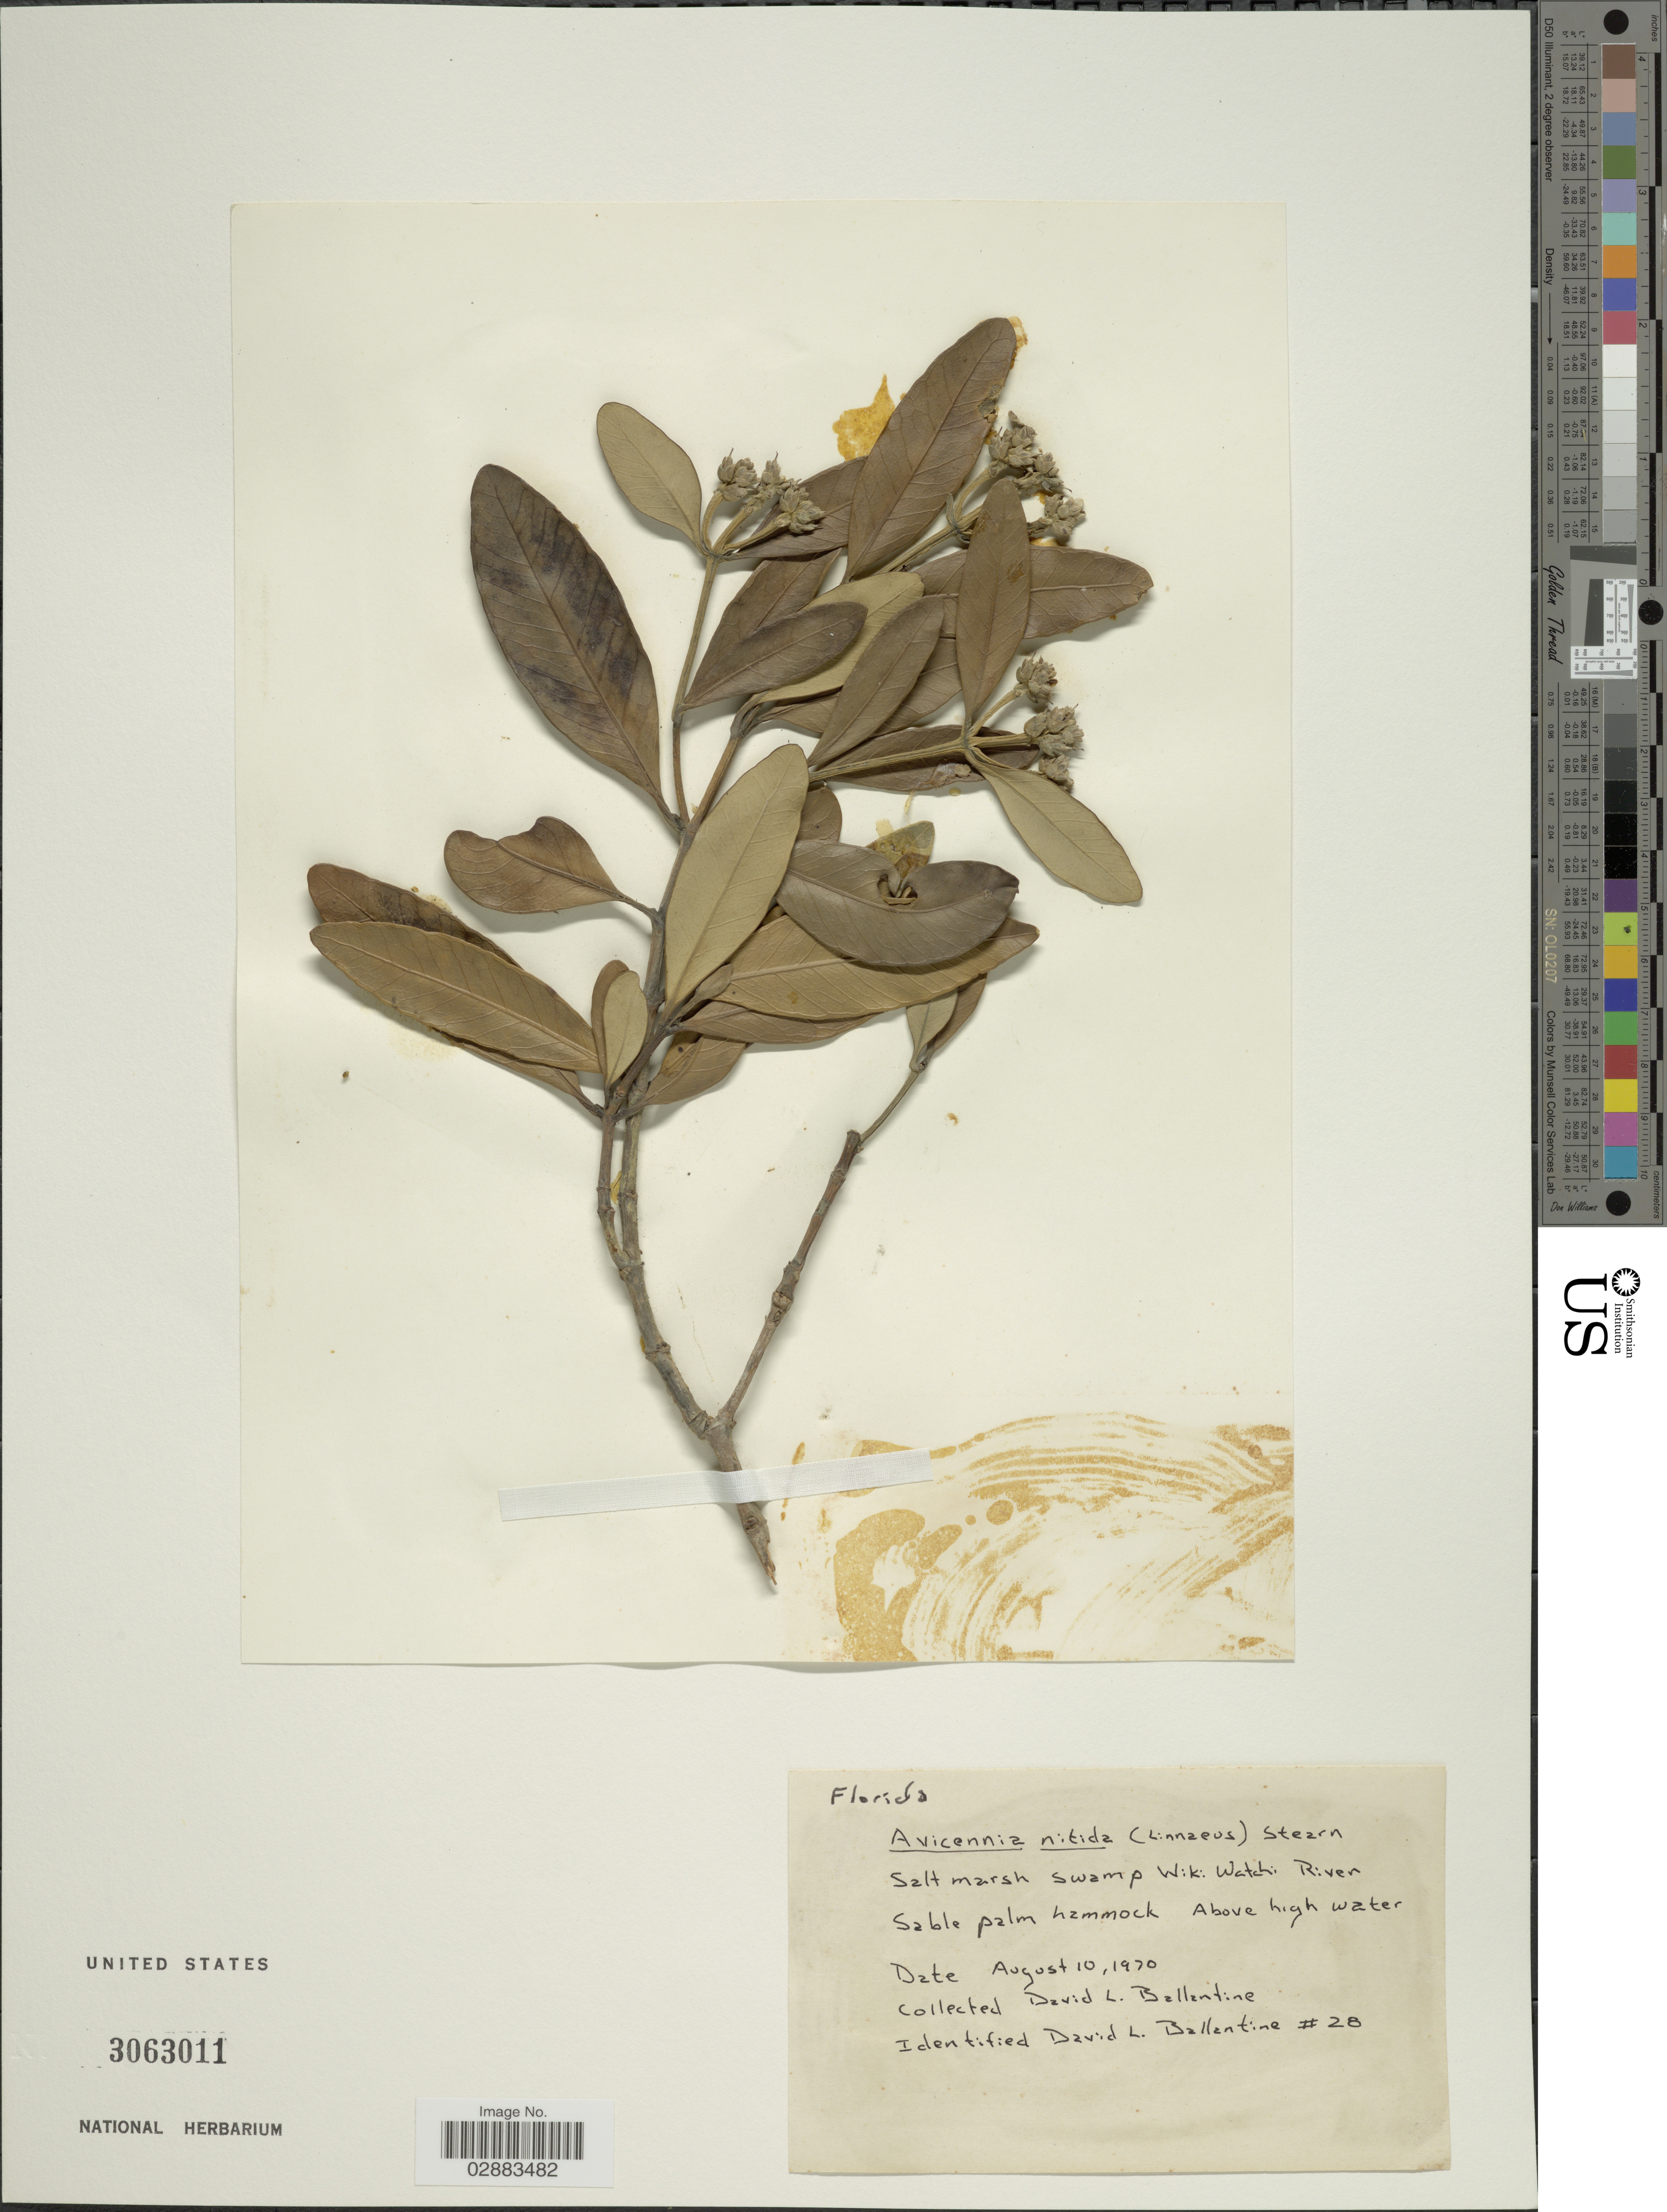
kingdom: Plantae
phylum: Tracheophyta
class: Magnoliopsida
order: Lamiales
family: Acanthaceae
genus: Avicennia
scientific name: Avicennia germinans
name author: (L.) L.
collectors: D.L. Ballantine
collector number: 2B?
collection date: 1970-08-10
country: United States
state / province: Florida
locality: Salt marsh swamp Wiki Watchi River.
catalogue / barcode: US 3063011